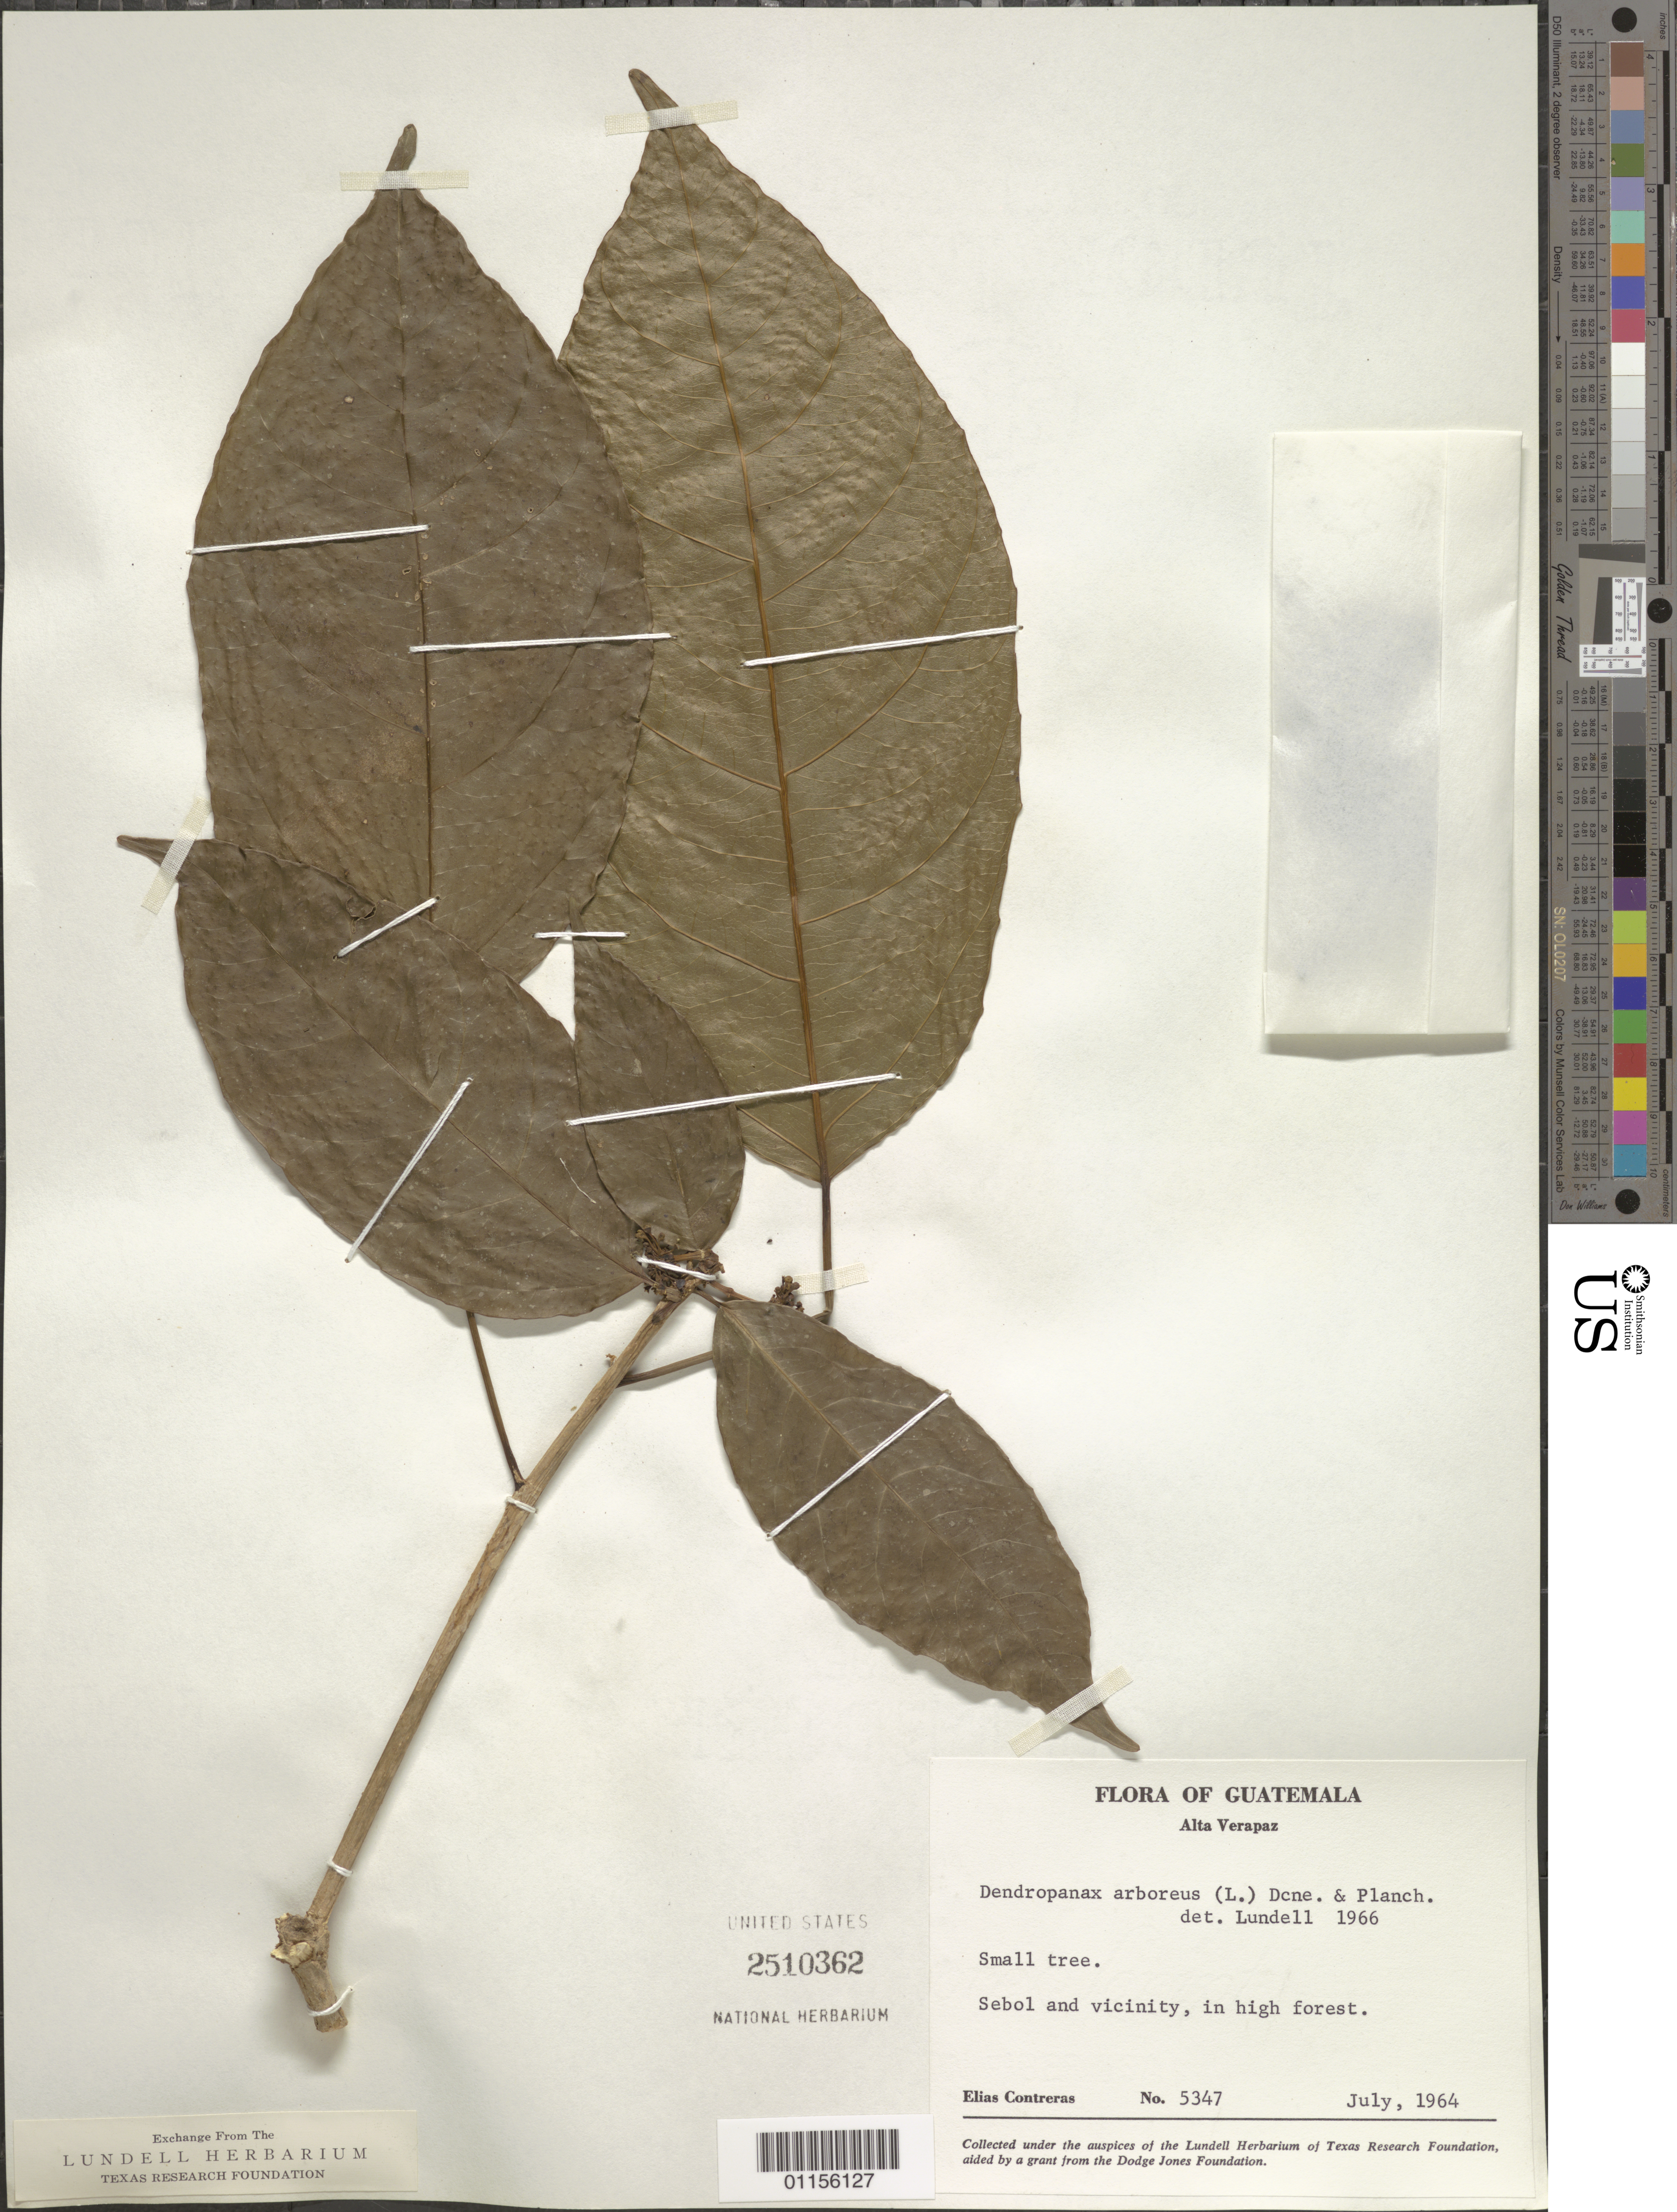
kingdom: Plantae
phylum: Tracheophyta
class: Magnoliopsida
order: Apiales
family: Araliaceae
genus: Dendropanax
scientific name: Dendropanax arboreus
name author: (L.) Decne. & Planch.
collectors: E. Contreras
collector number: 5347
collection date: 1964-07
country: Guatemala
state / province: Alta Verapaz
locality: Sebol and vicinity.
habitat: Small tree growing in the high forest.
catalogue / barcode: US 2510362